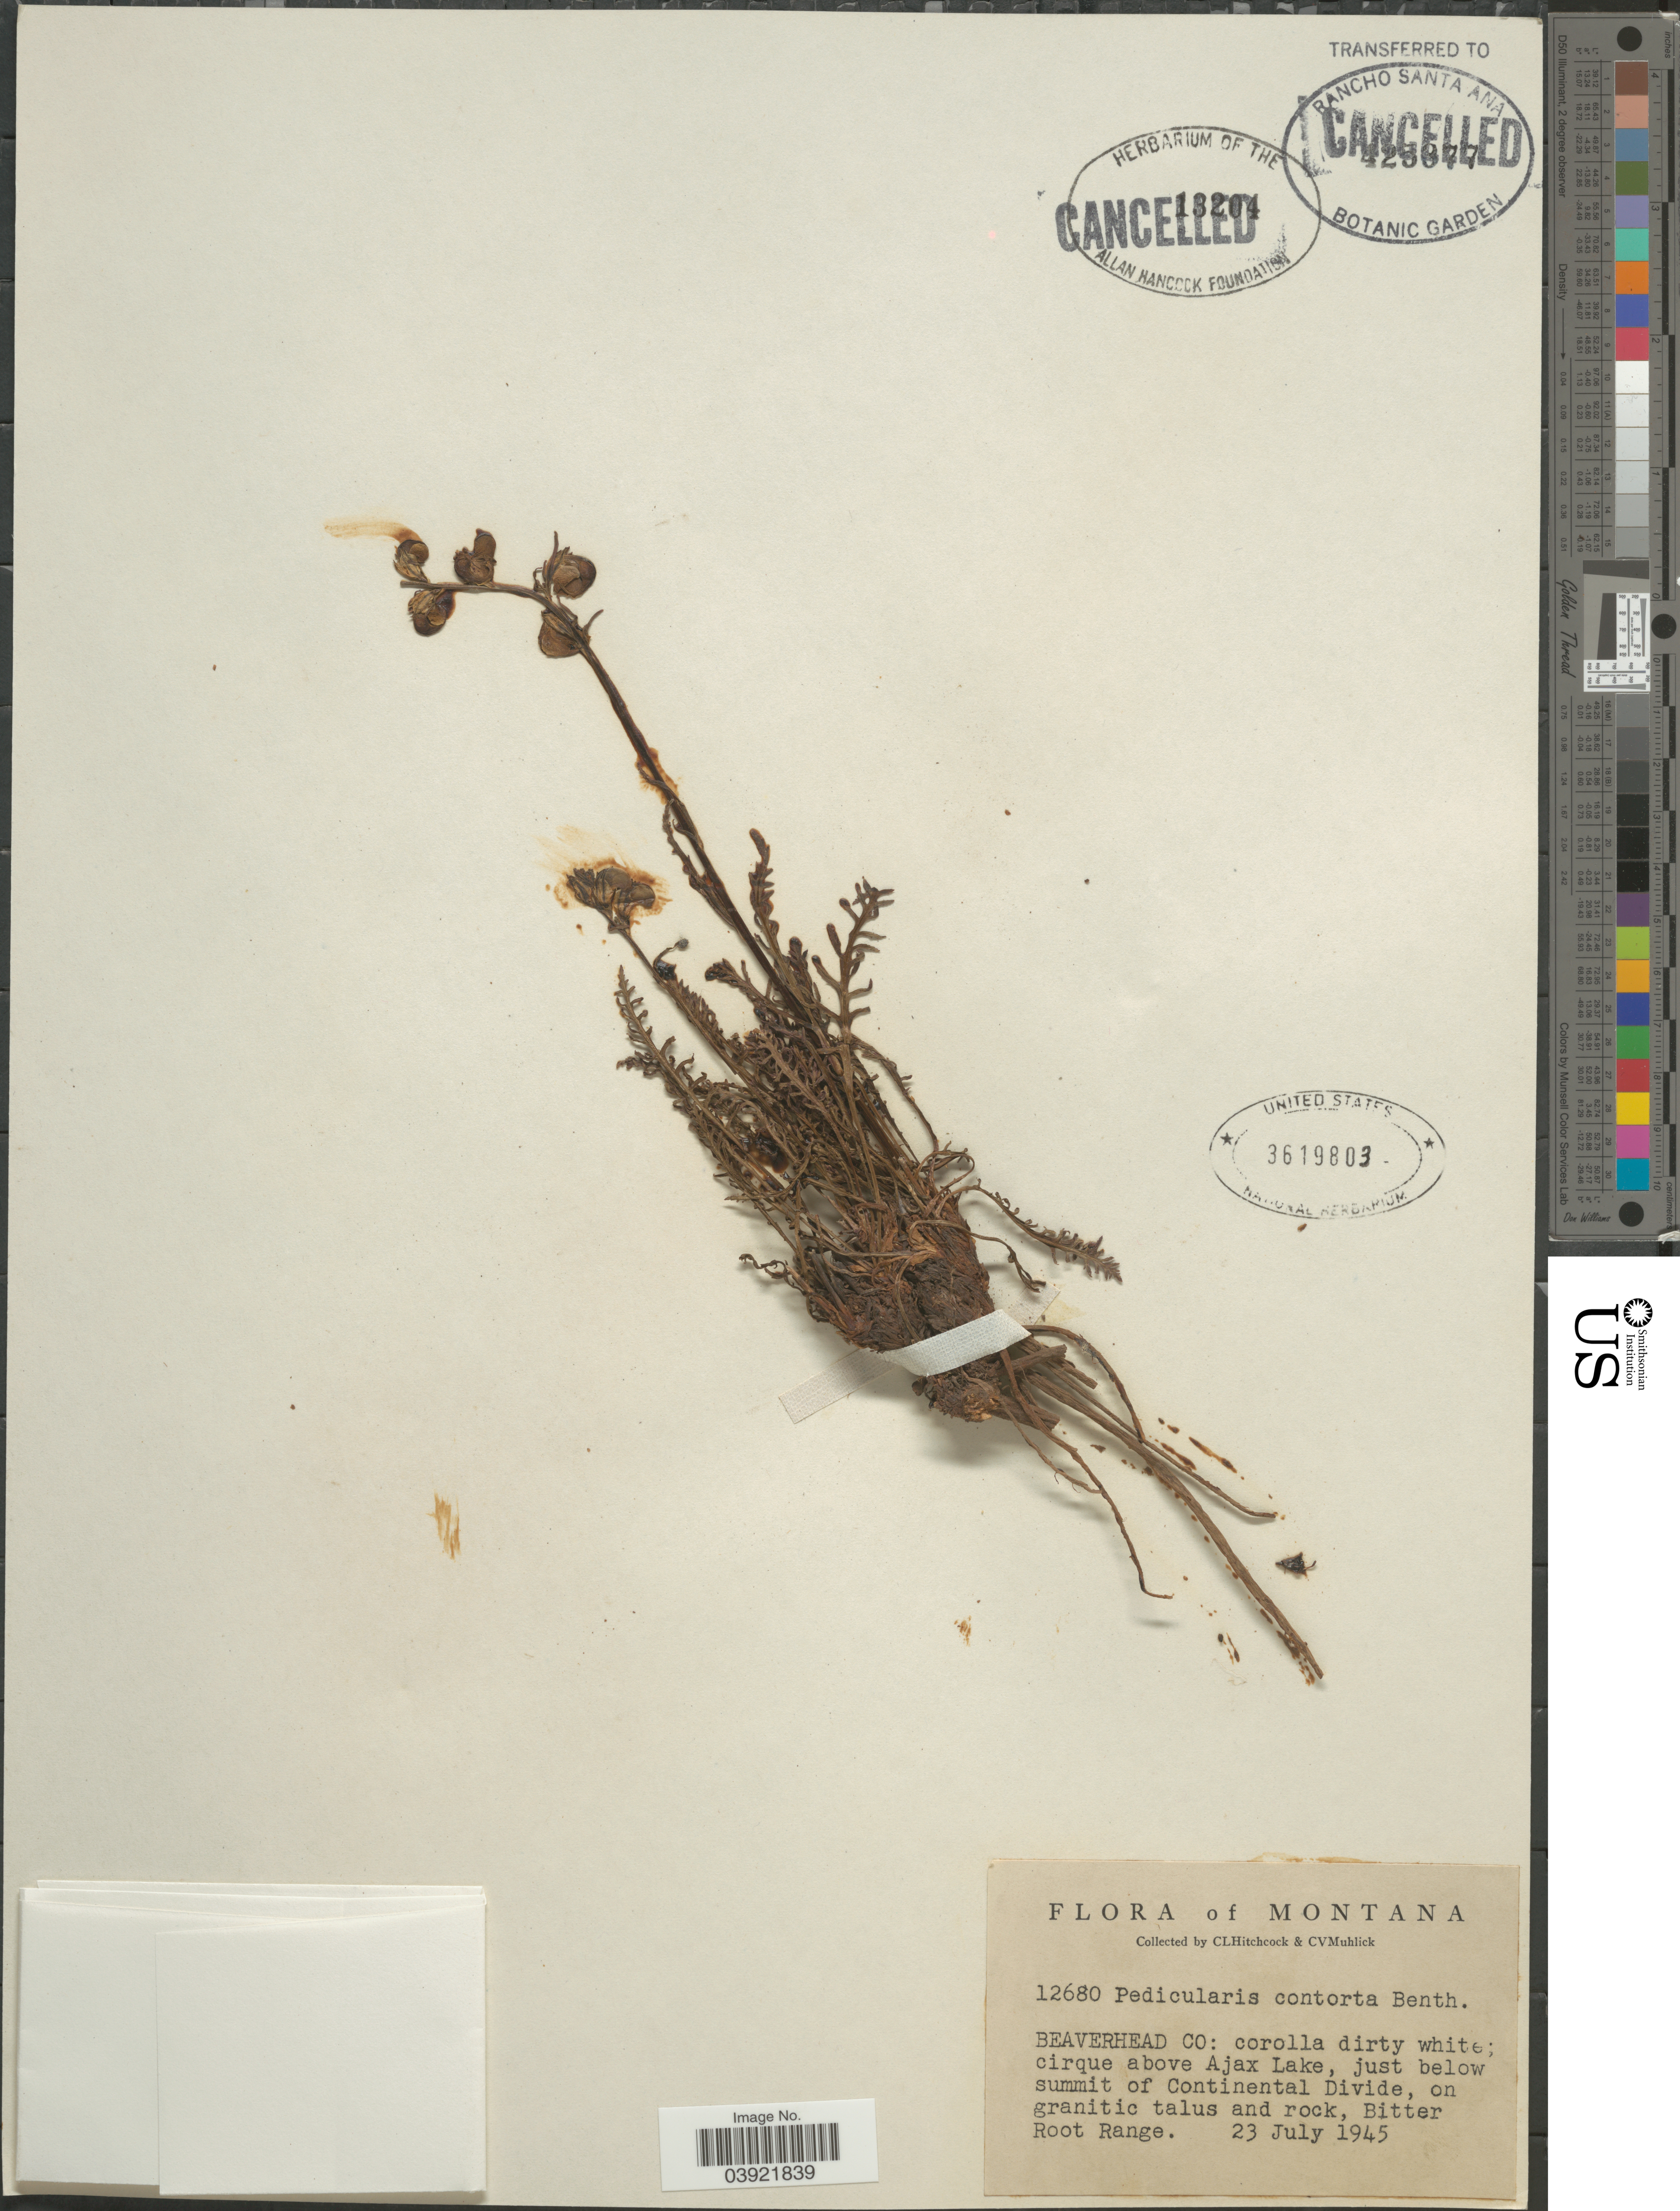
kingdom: Plantae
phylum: Tracheophyta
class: Magnoliopsida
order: Lamiales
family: Orobanchaceae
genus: Pedicularis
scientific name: Pedicularis contorta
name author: Benth.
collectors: C. L. Hitchcock & C. V. Muhlick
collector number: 12680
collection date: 1945-07-23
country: United States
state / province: Montana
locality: Beaverhead Co: cirque above Ajax Lake, just below summit of Continental Divide, Bitter Root Range.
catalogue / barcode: US 3619803